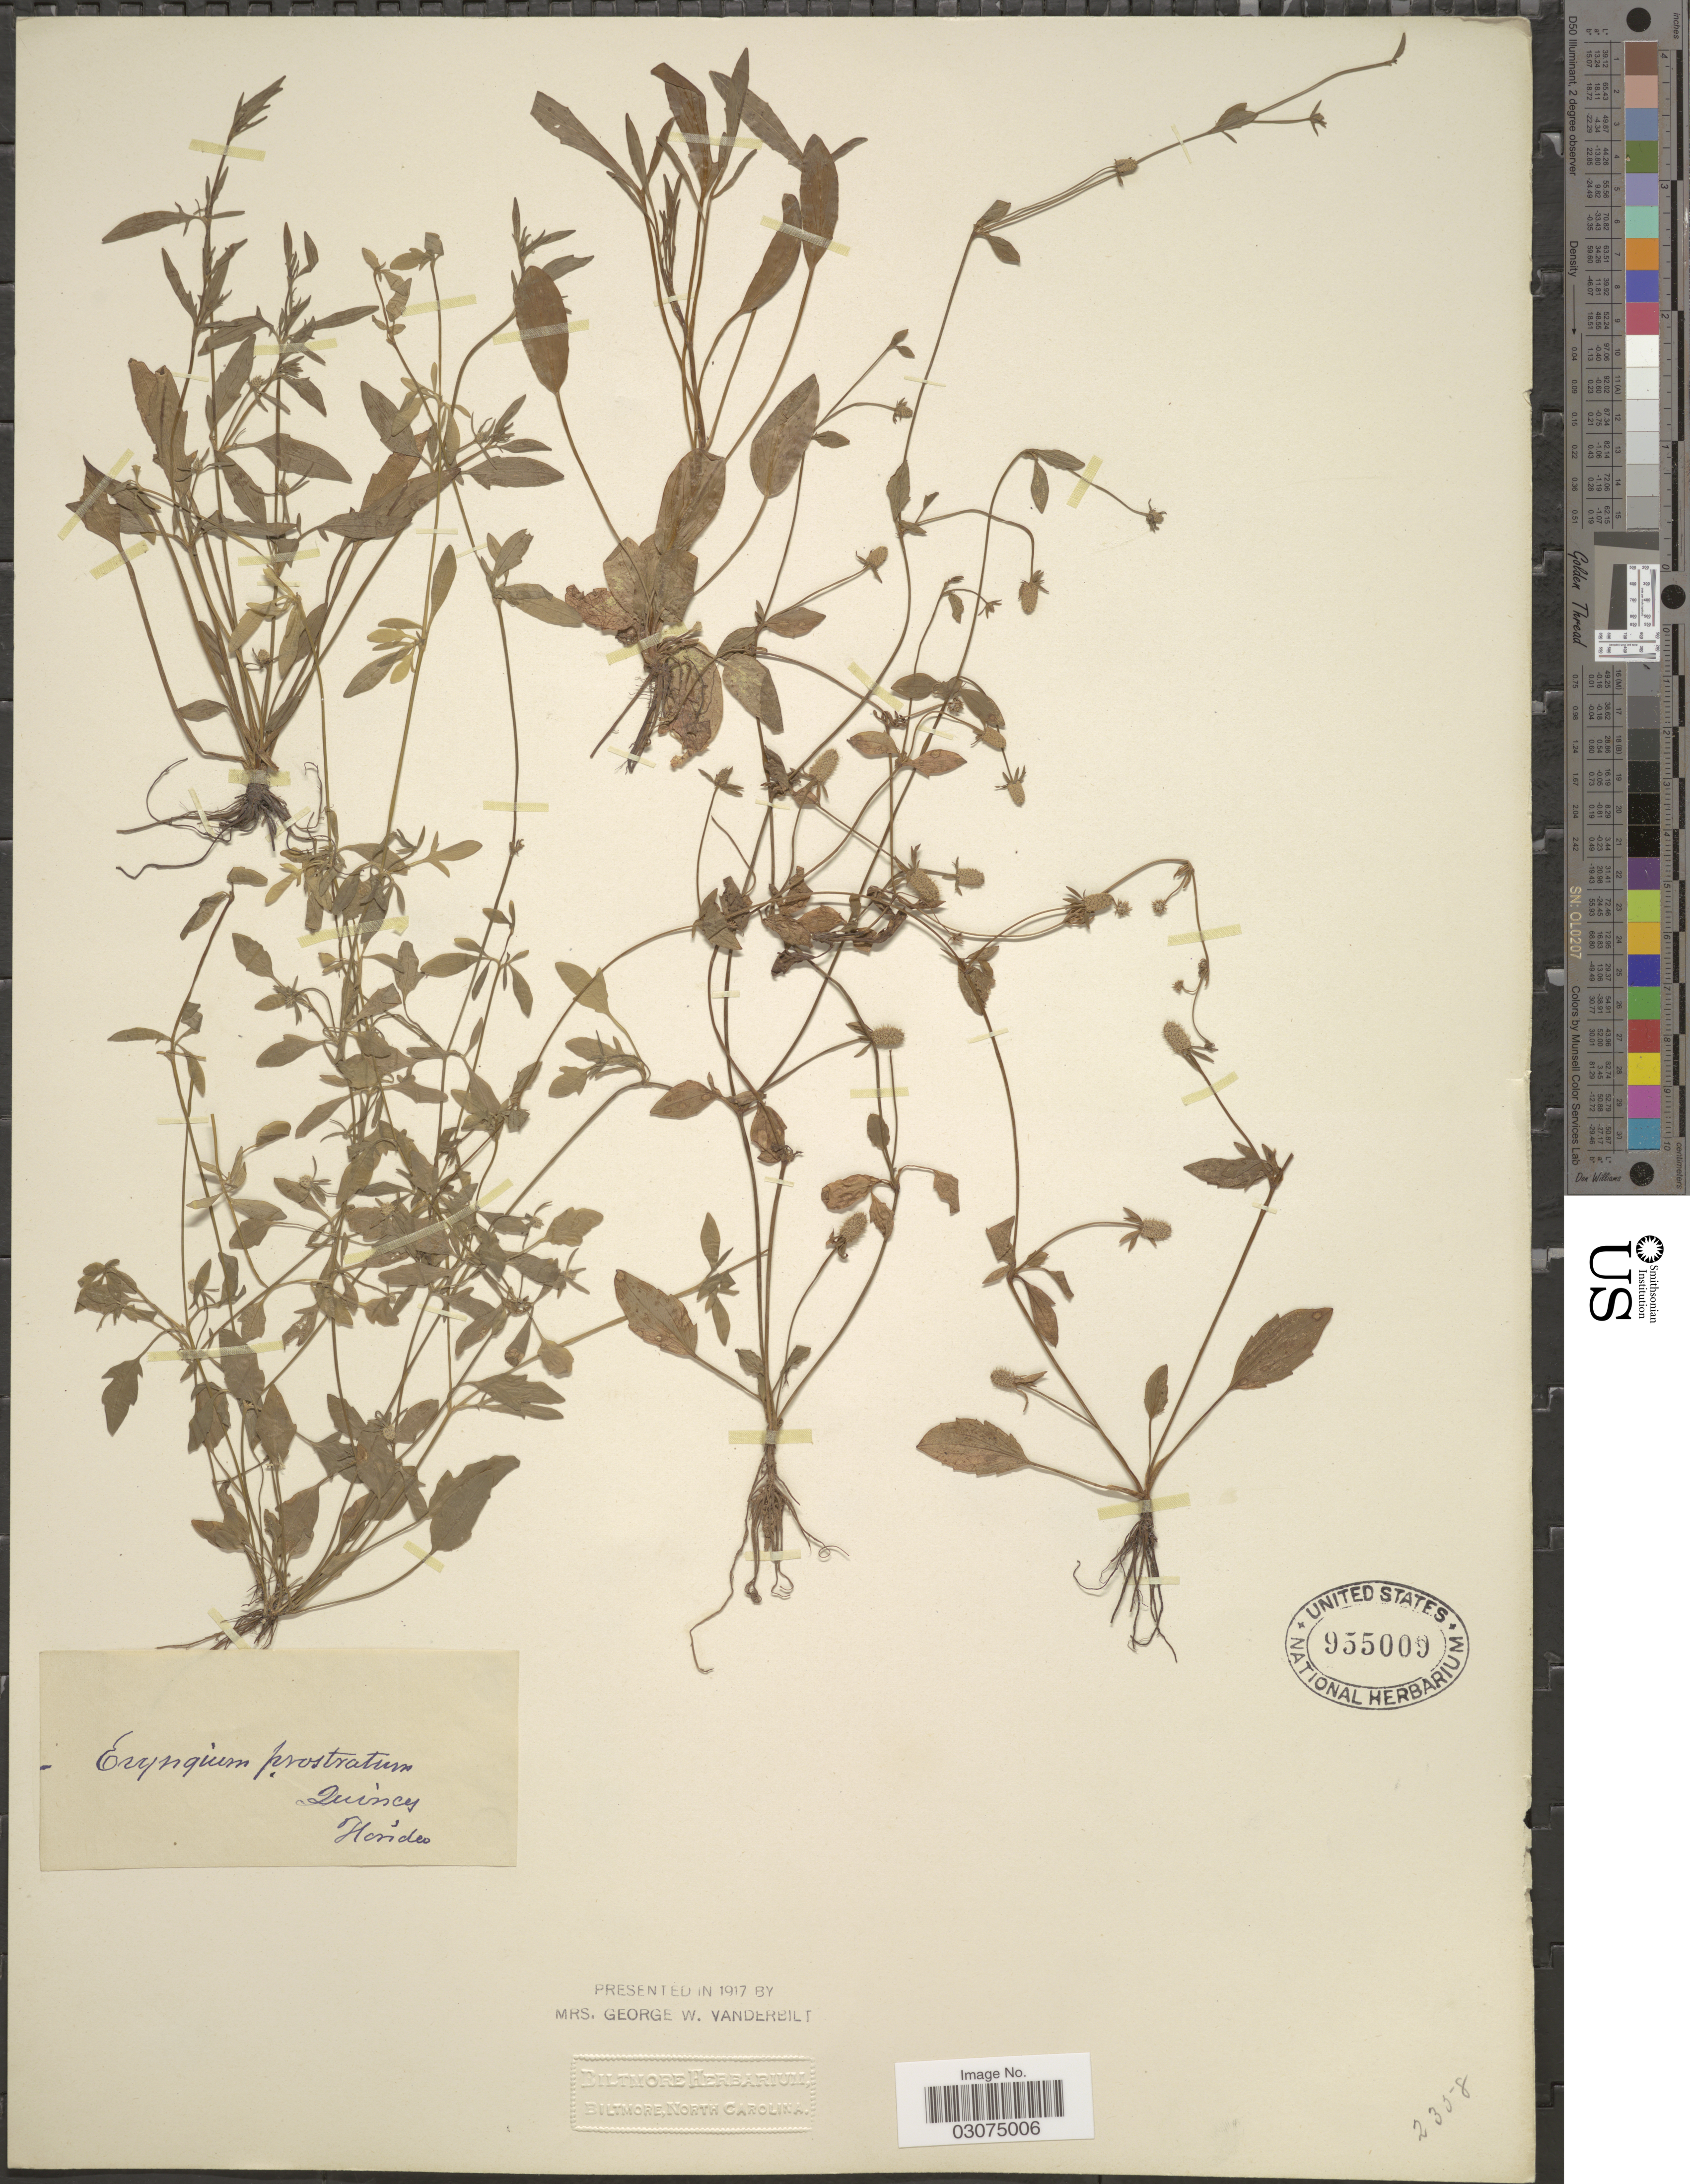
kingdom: Plantae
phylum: Tracheophyta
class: Magnoliopsida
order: Apiales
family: Apiaceae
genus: Eryngium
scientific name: Eryngium prostratum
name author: Nutt. ex DC.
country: United States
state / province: Florida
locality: Quincy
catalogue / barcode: US 955009